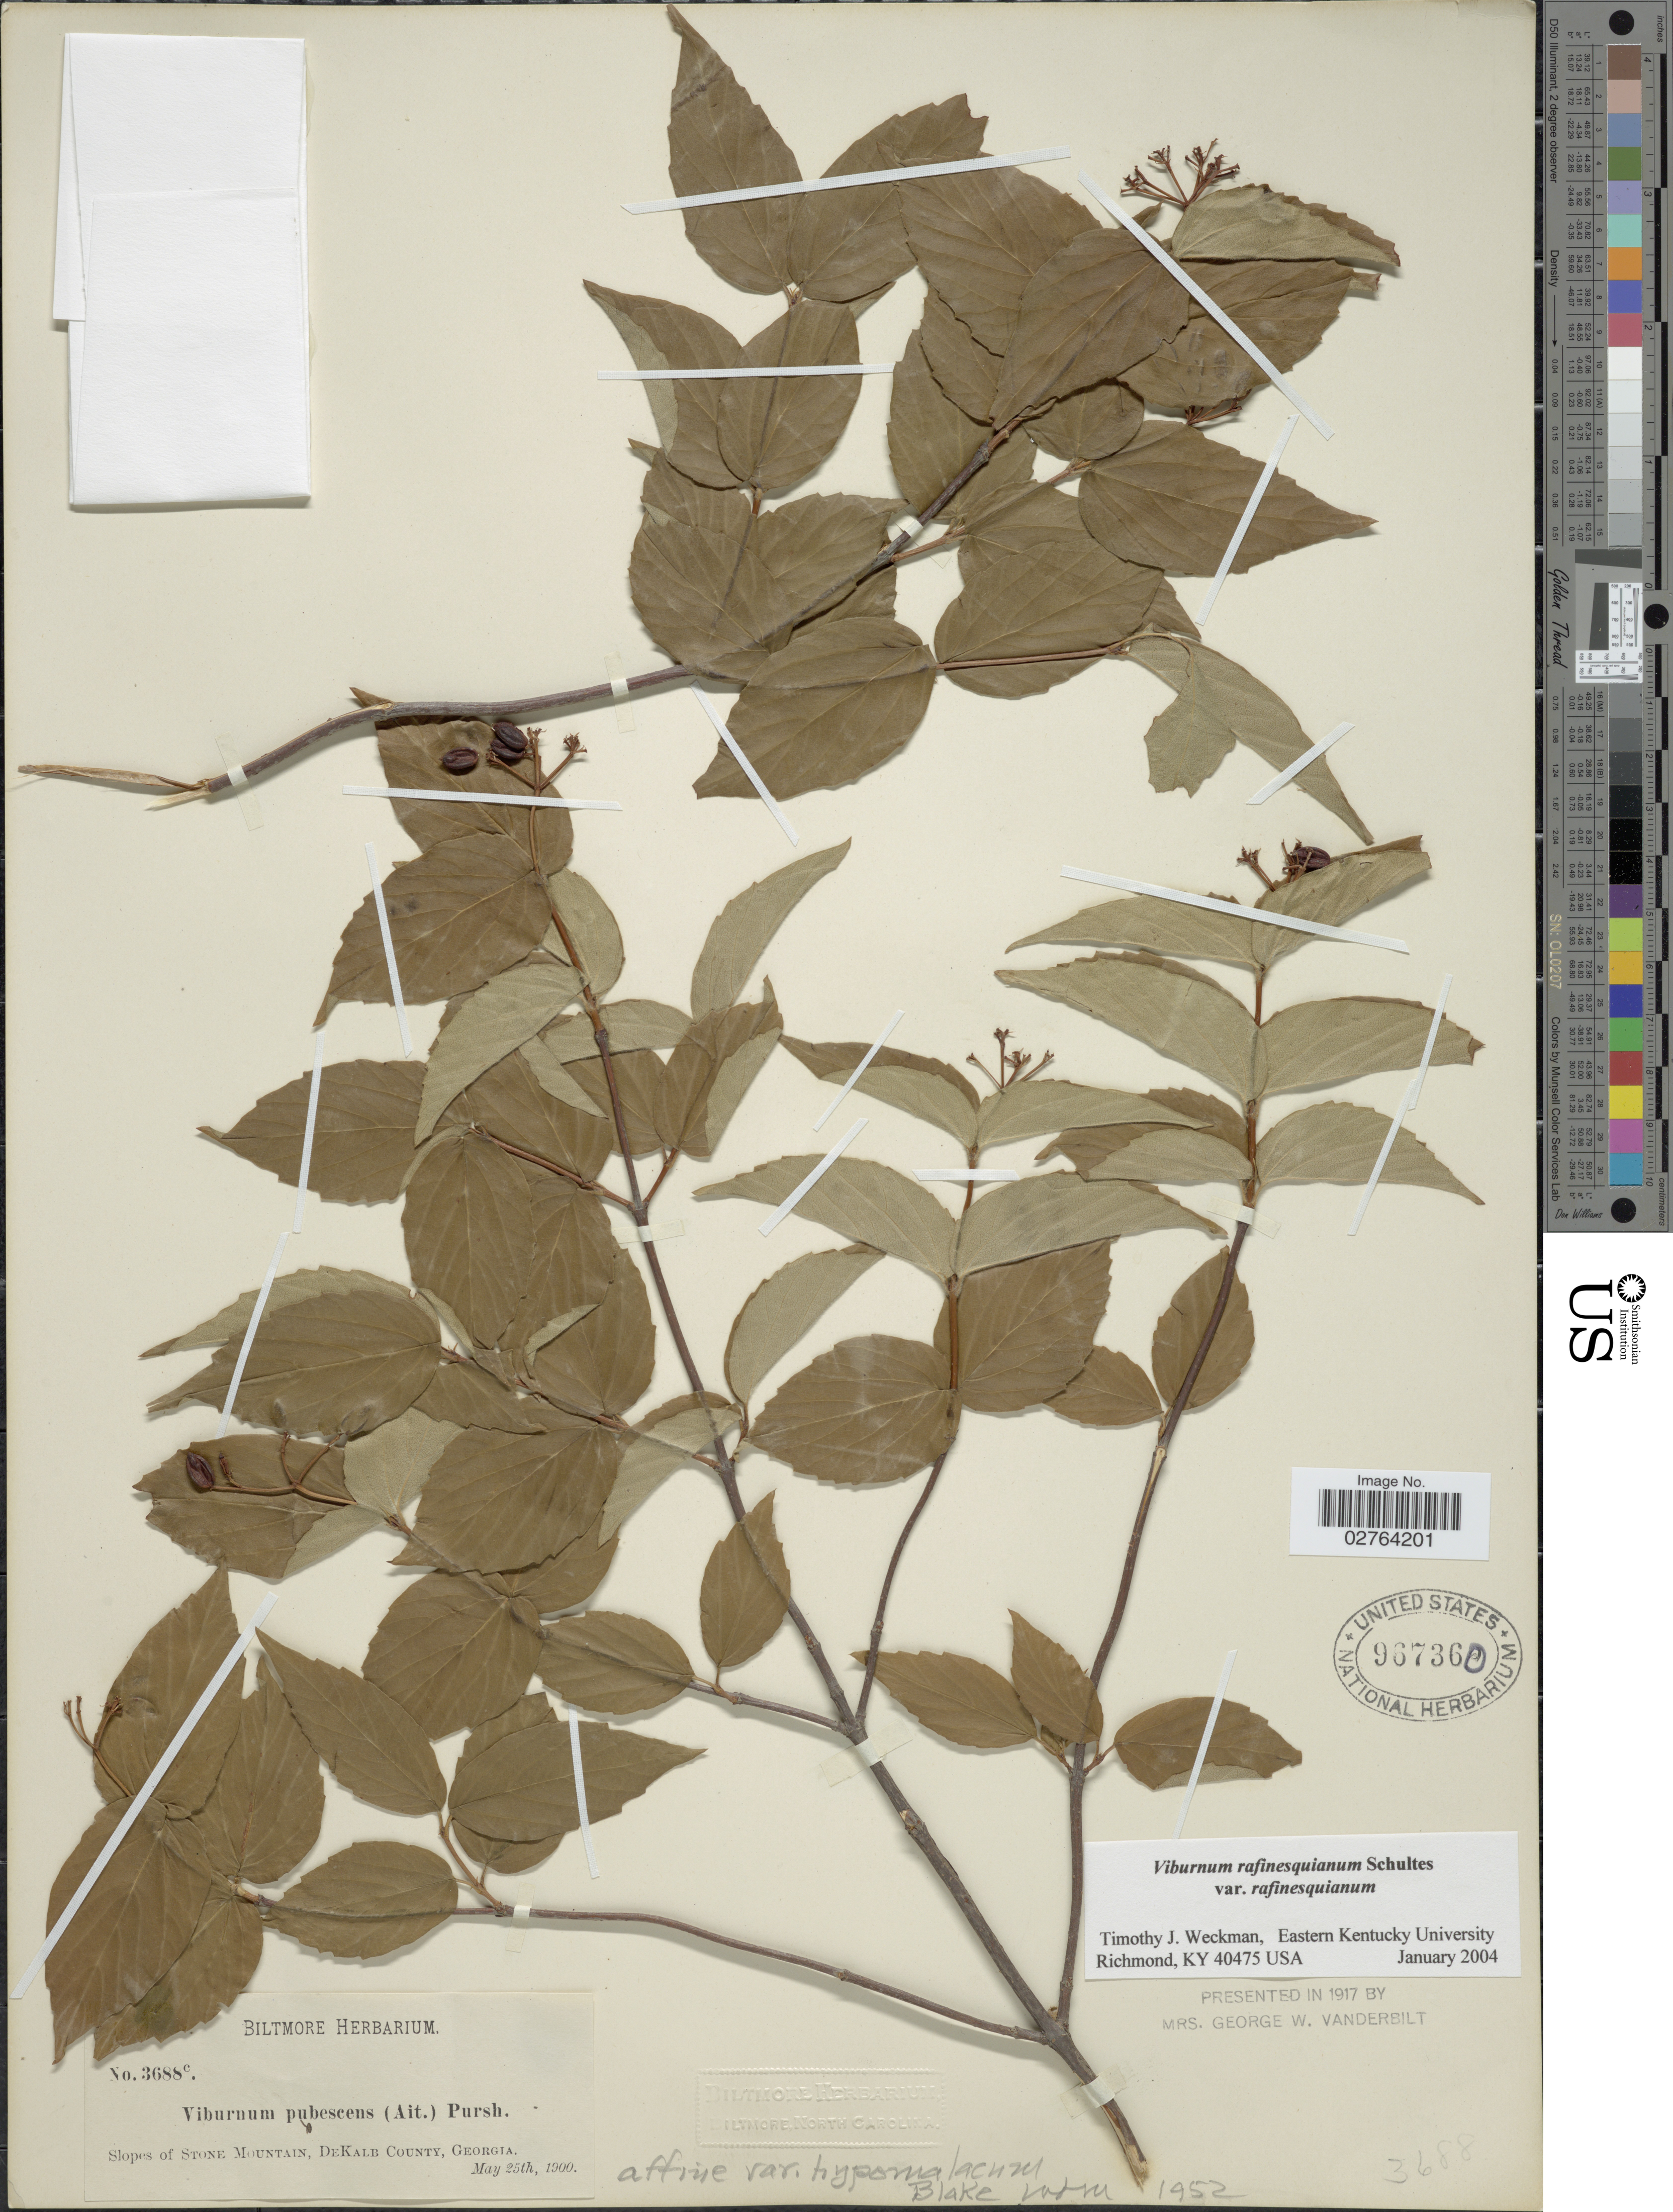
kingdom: Plantae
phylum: Tracheophyta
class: Magnoliopsida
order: Dipsacales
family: Viburnaceae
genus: Viburnum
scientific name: Viburnum rafinesqueanum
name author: Schult.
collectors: ex herb. Biltmore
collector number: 3688c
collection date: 1900-05-25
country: United States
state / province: Georgia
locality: Slopes of Stone Mountain, DeKalb County.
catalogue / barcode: US 967360